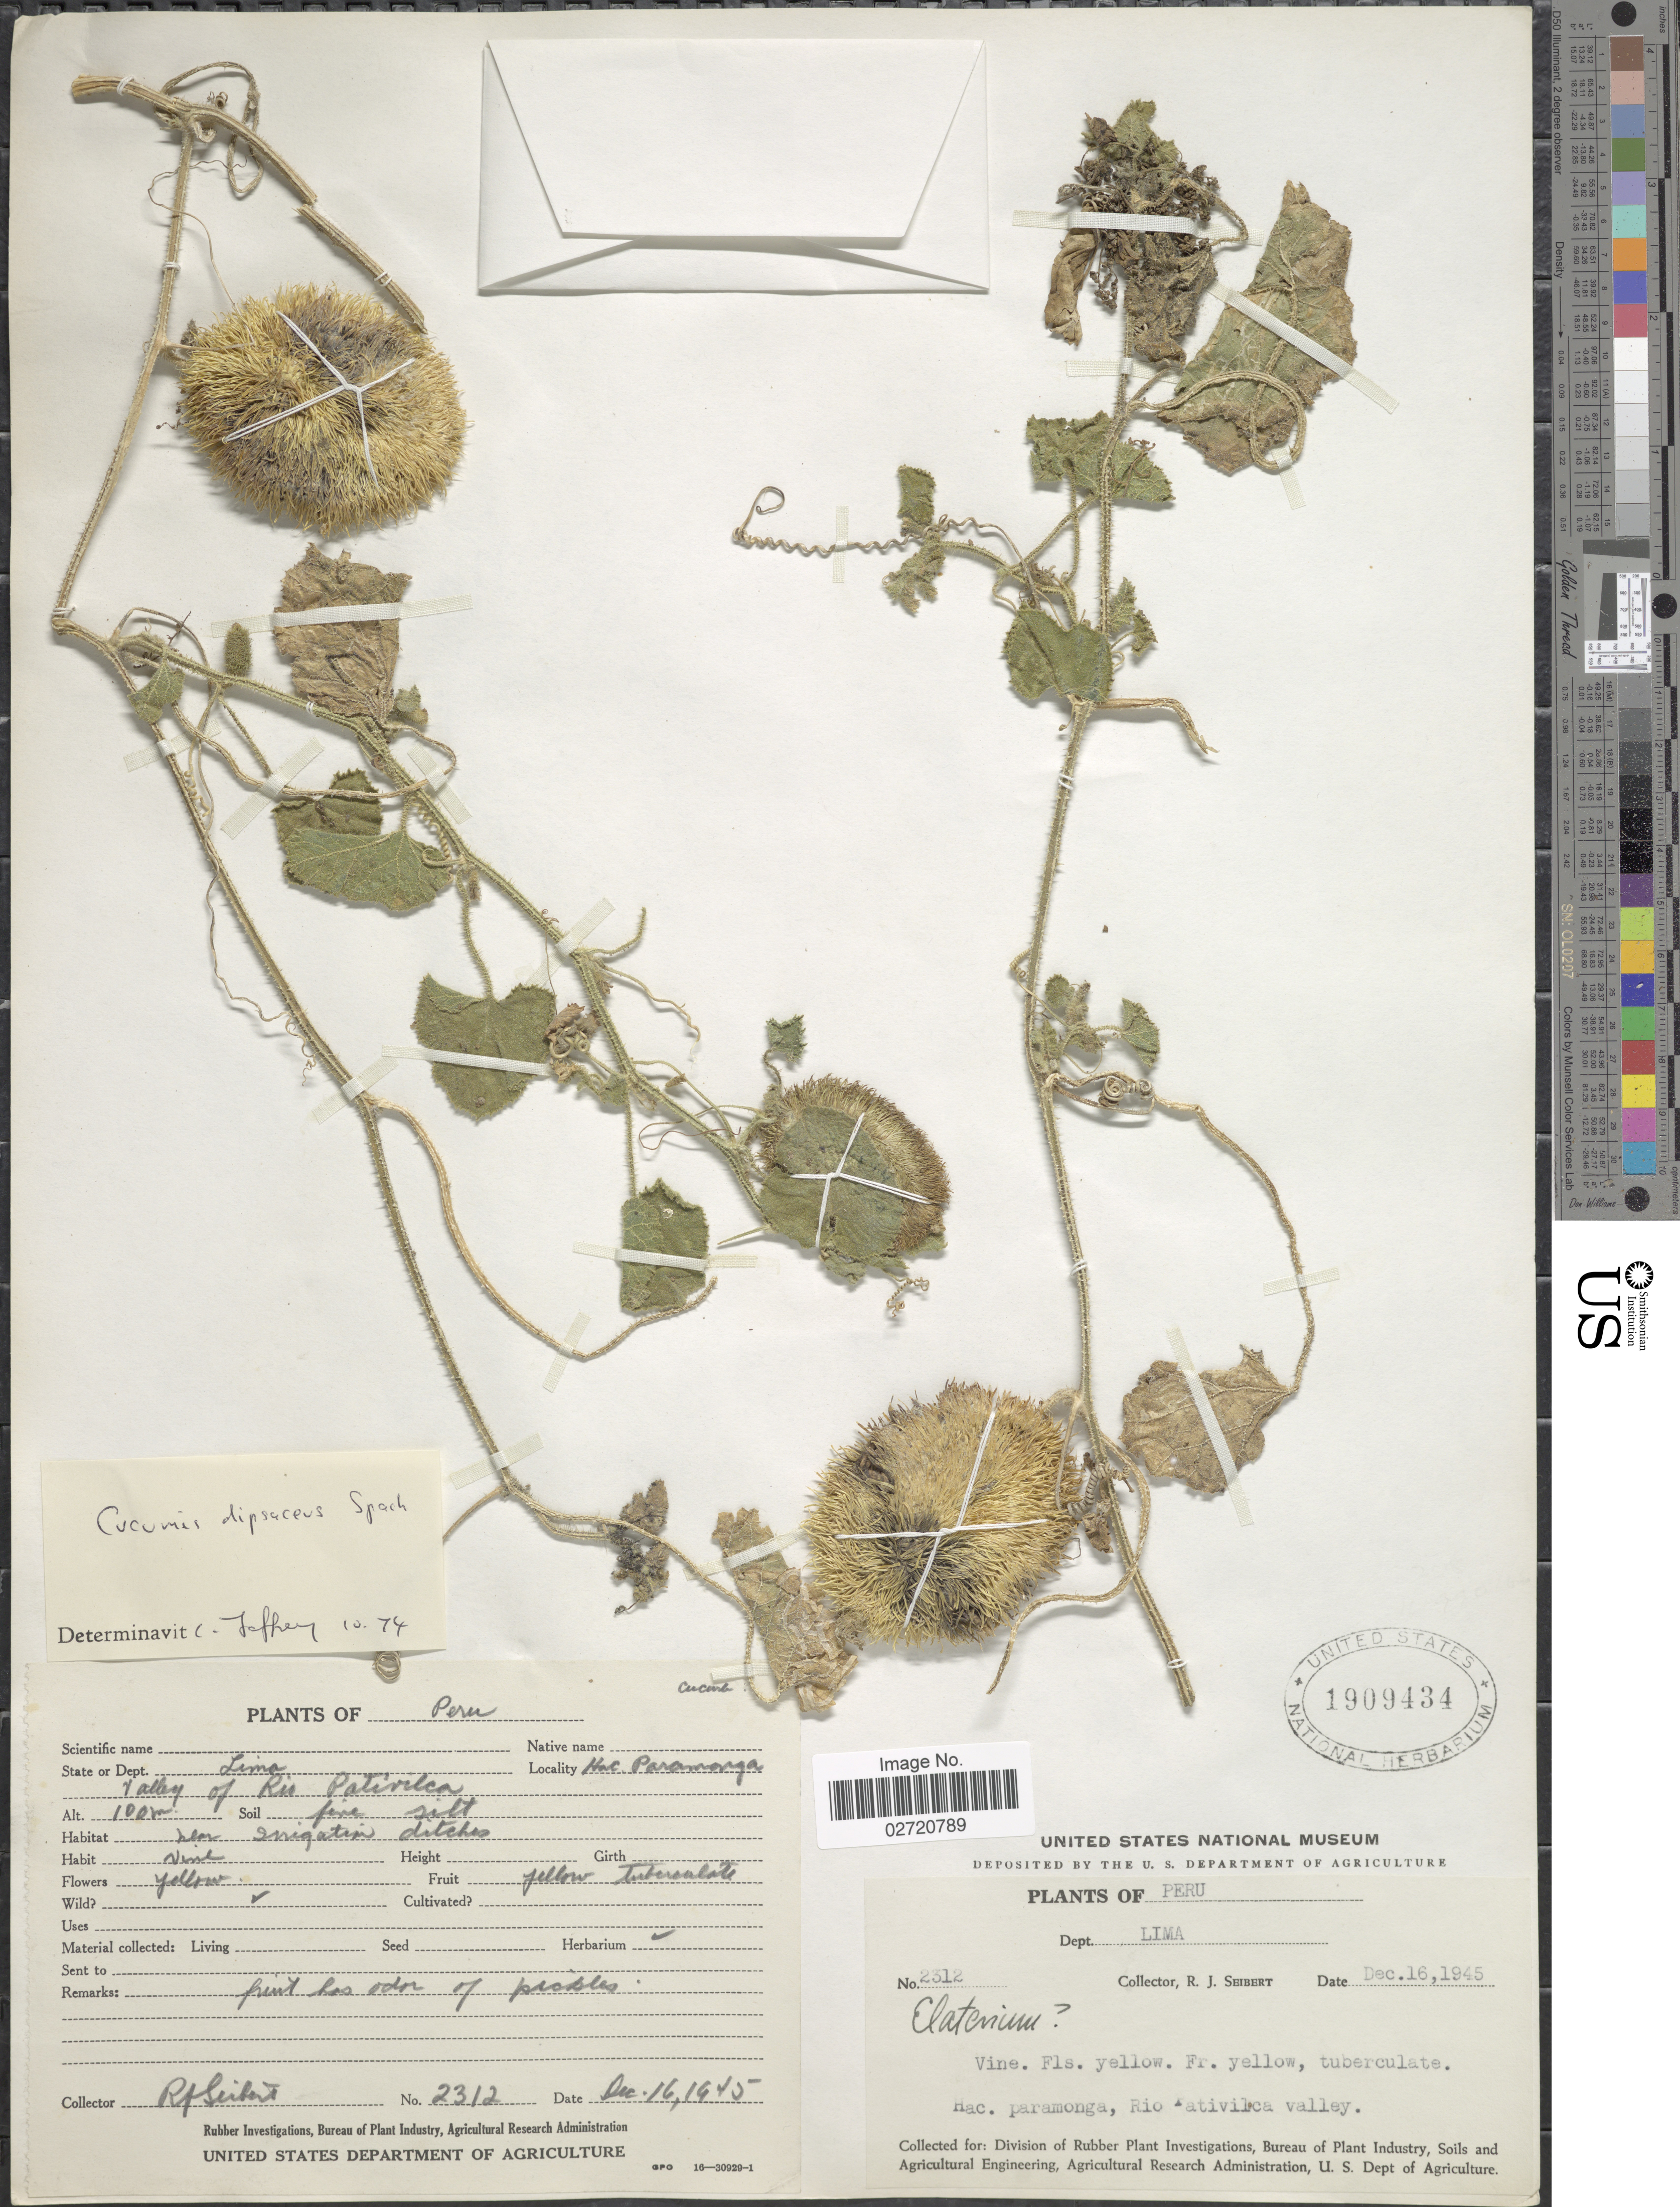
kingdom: Plantae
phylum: Tracheophyta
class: Magnoliopsida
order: Cucurbitales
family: Cucurbitaceae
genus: Cucumis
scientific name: Cucumis dipsaceus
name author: Ehrenb. ex Spach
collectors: R. J. Seibert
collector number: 2312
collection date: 1945-12-16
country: Peru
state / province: Lima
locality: Lima, Hac. Paramonga, Valley of Rio Pativilca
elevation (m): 100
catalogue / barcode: US 1909434